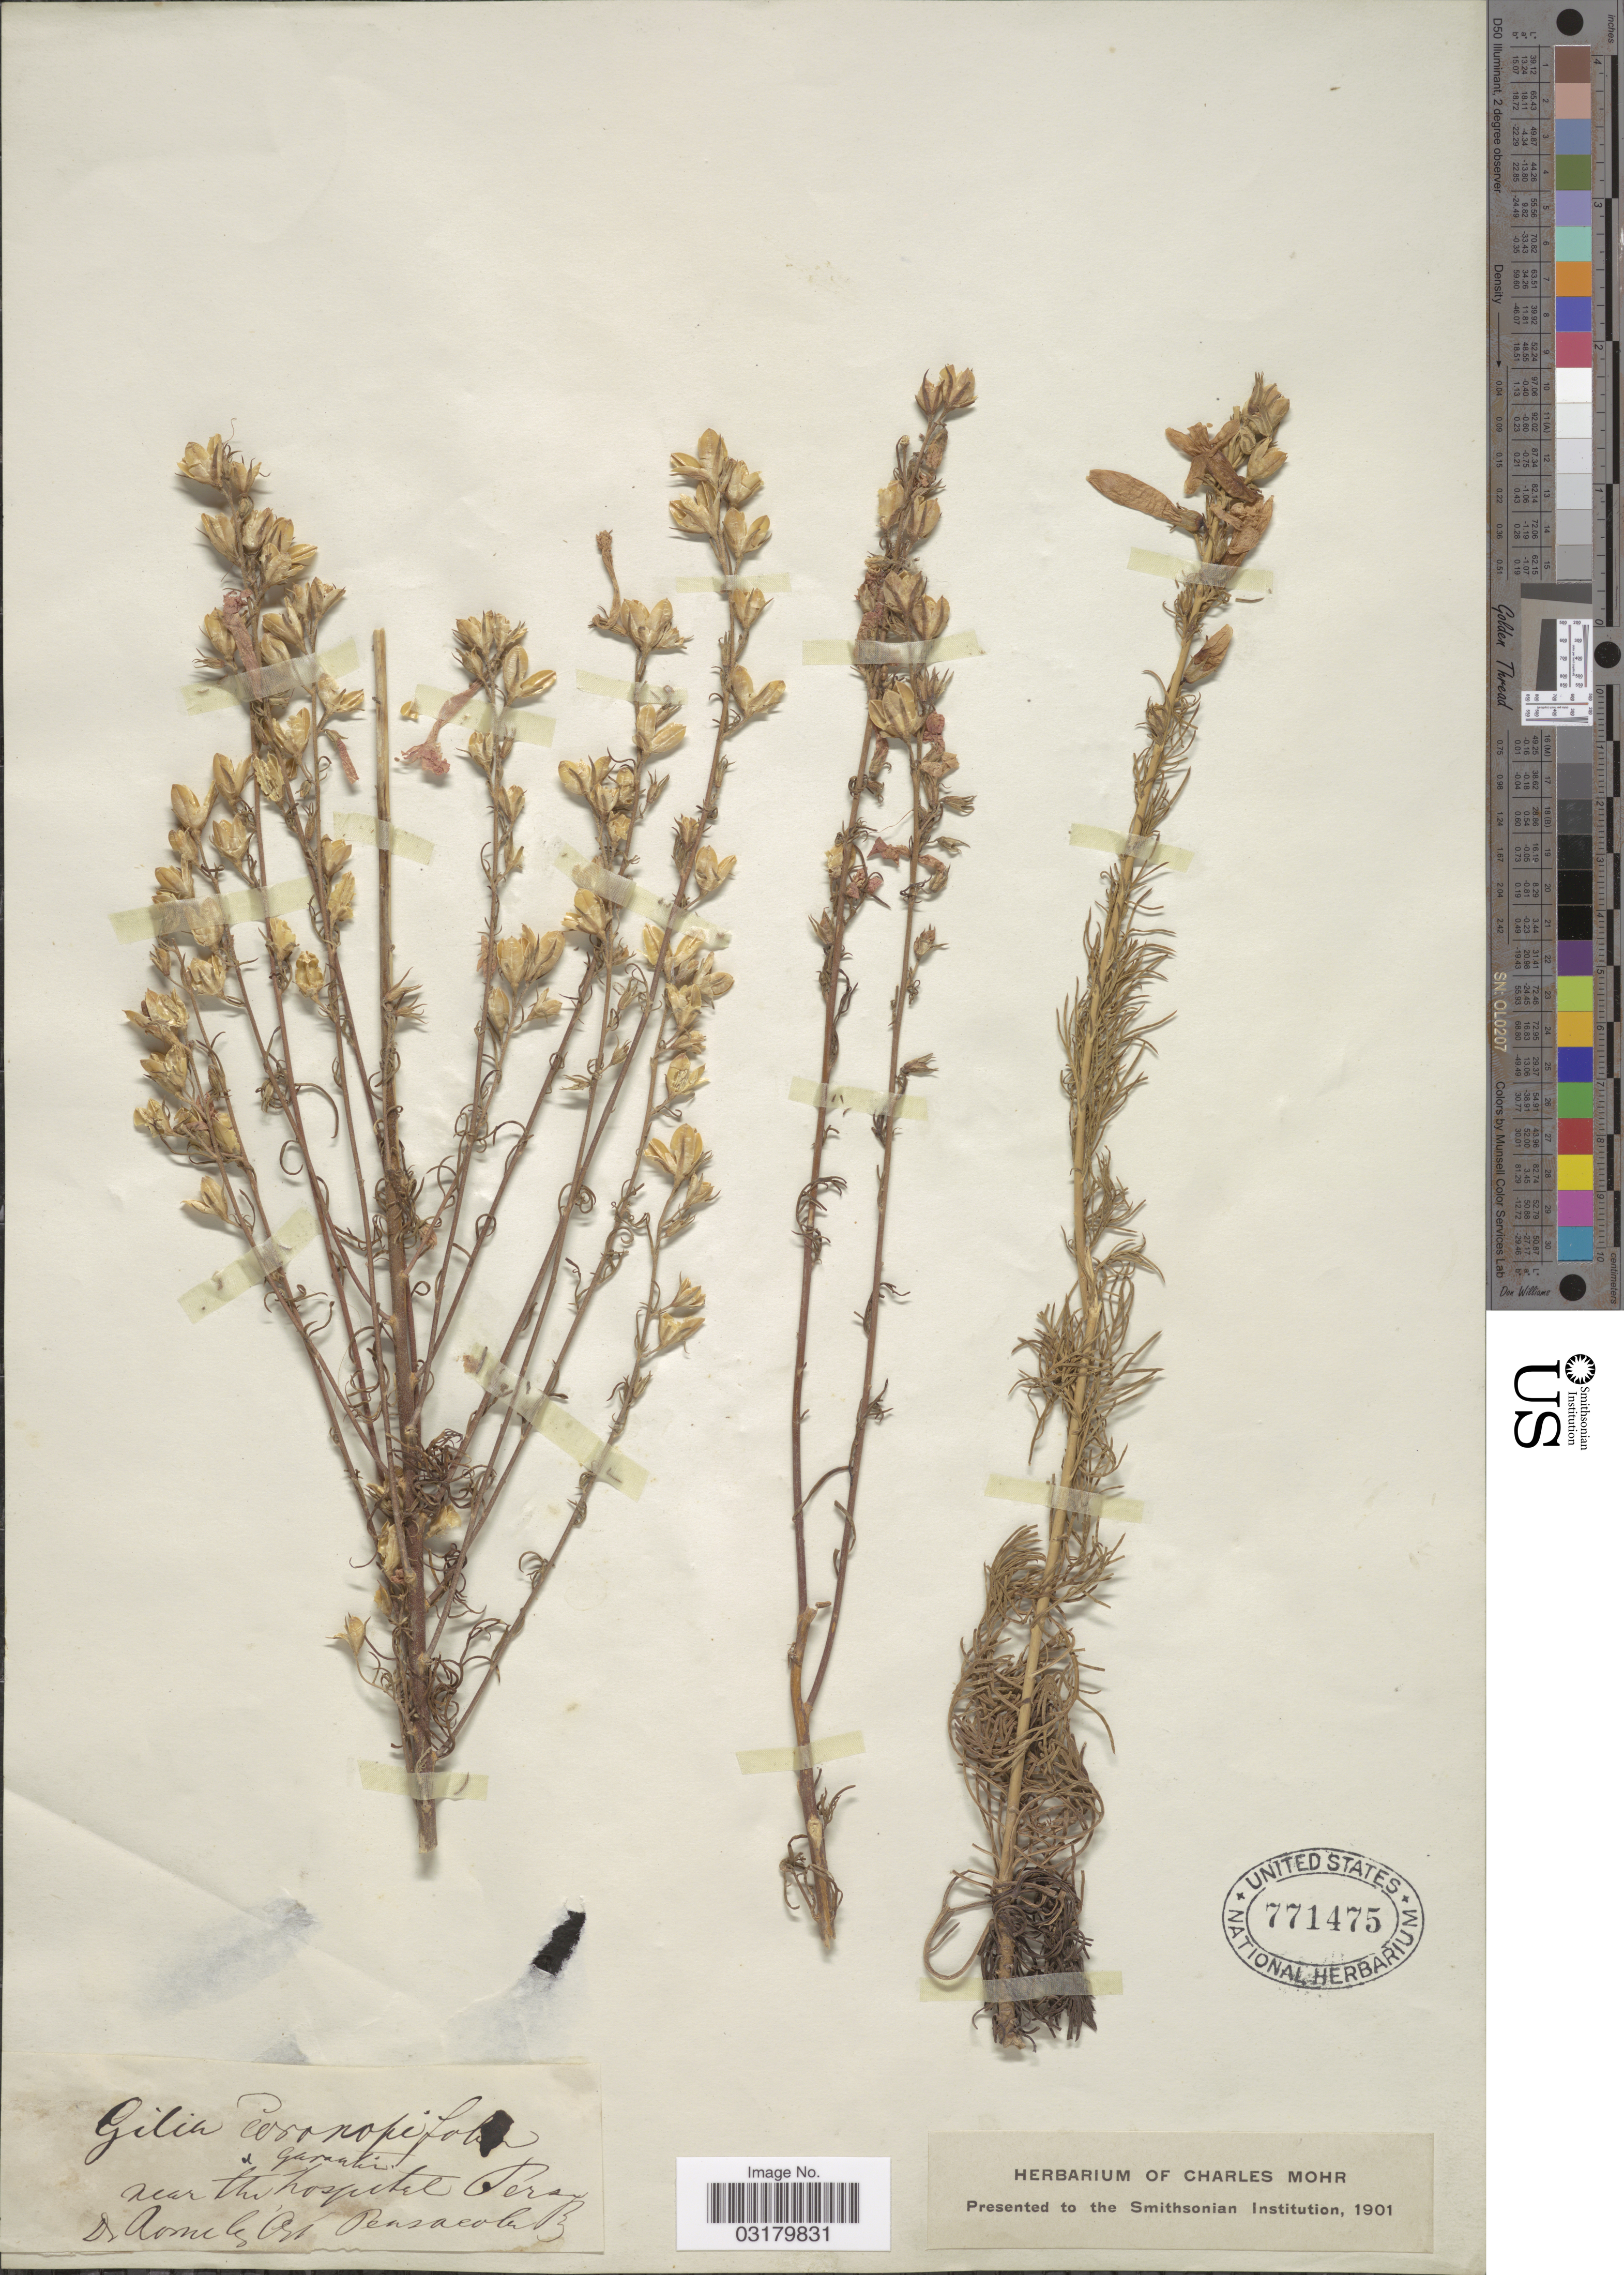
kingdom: Plantae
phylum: Tracheophyta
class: Magnoliopsida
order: Ericales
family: Polemoniaceae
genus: Ipomopsis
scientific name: Ipomopsis rubra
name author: (L.) Wherry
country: United States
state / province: Florida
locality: Near the hospitel Persy [illegible text] Pensacola.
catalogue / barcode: US 771475